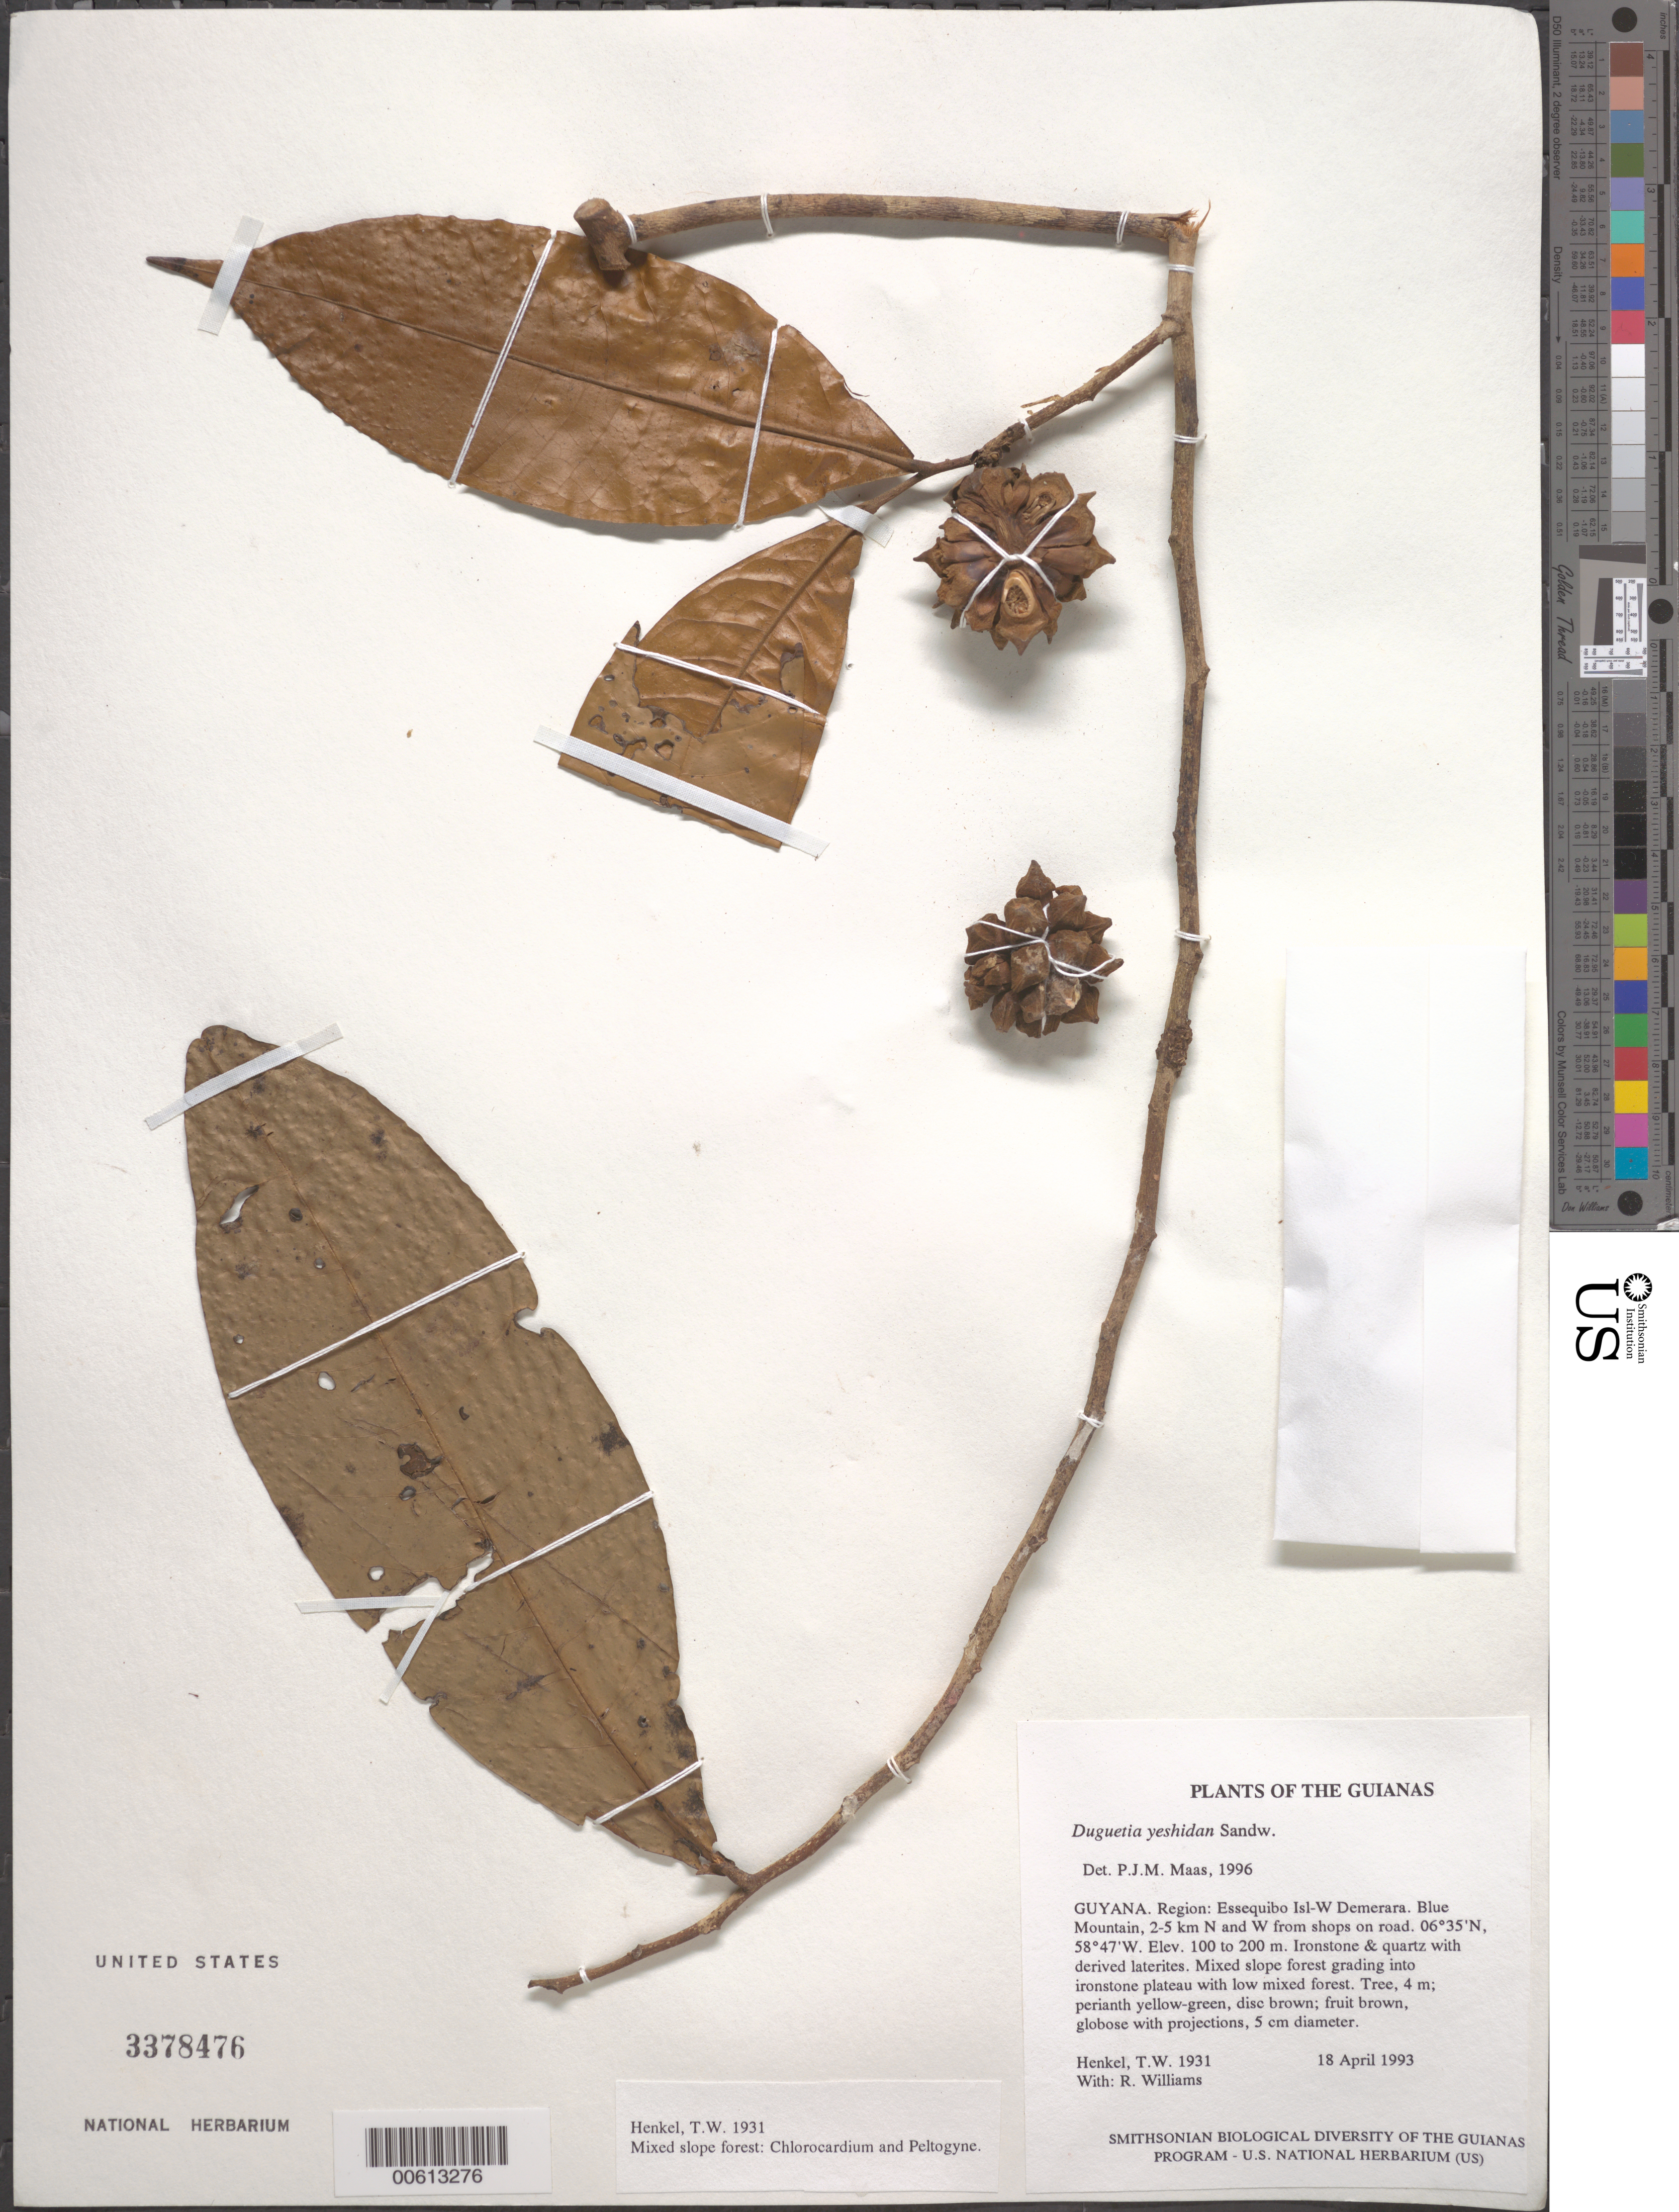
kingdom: Plantae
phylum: Tracheophyta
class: Magnoliopsida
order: Magnoliales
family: Annonaceae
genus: Duguetia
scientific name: Duguetia yeshidan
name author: Sandwith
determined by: Maas, Paul J. M.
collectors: T. Henkel & R. Williams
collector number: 1931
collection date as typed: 18 April 1993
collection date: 1993-04-18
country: Guyana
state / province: Essequibo Isl-W. Demerara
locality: Blue Mountain, 2-5 km N and W from shops on road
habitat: Ironstone & quartz with derived laterites. Mixed slope forest grading into ironstone plateau with low mixed forest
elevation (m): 100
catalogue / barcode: US 3378476